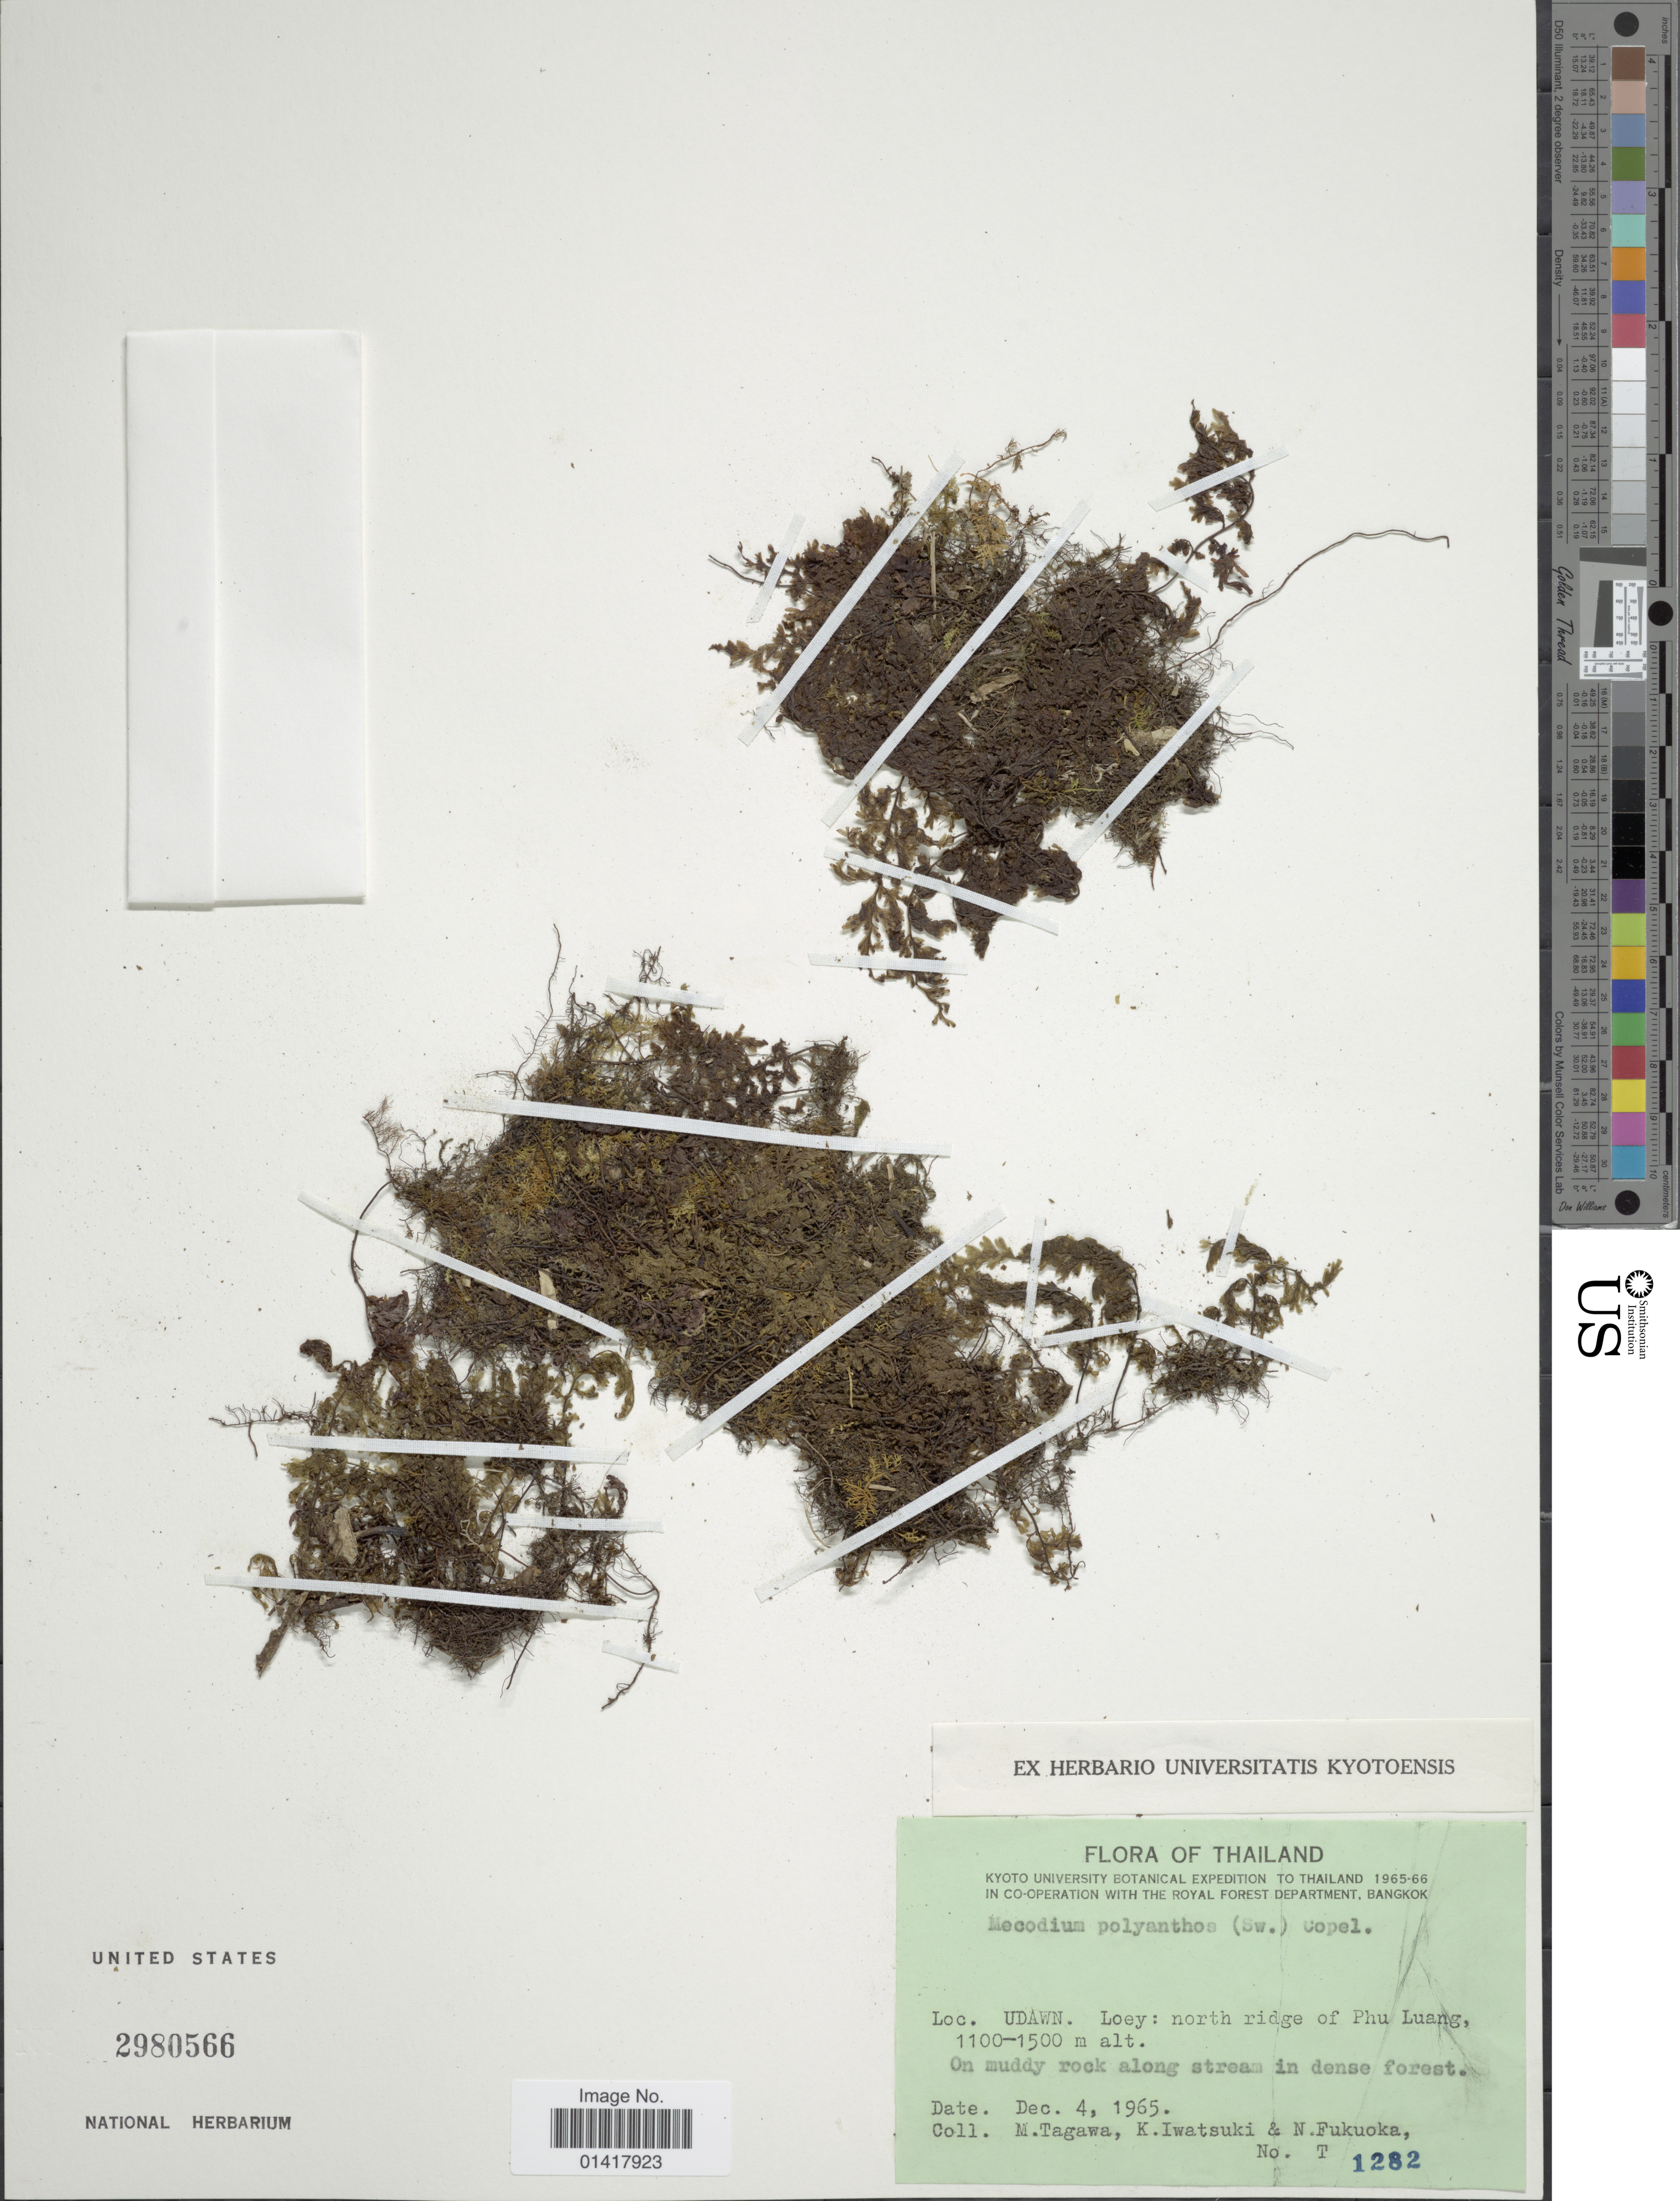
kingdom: Plantae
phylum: Tracheophyta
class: Polypodiopsida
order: Hymenophyllales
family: Hymenophyllaceae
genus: Hymenophyllum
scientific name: Hymenophyllum polyanthos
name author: (Sw.) Sw.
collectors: M. Tagawa, K. Iwatsuki & N. Fukuoka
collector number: T 1282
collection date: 1965-12-05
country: Thailand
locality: Udawn. Loey: north ridge of Phu Luang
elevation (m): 1100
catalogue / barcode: US 2980566